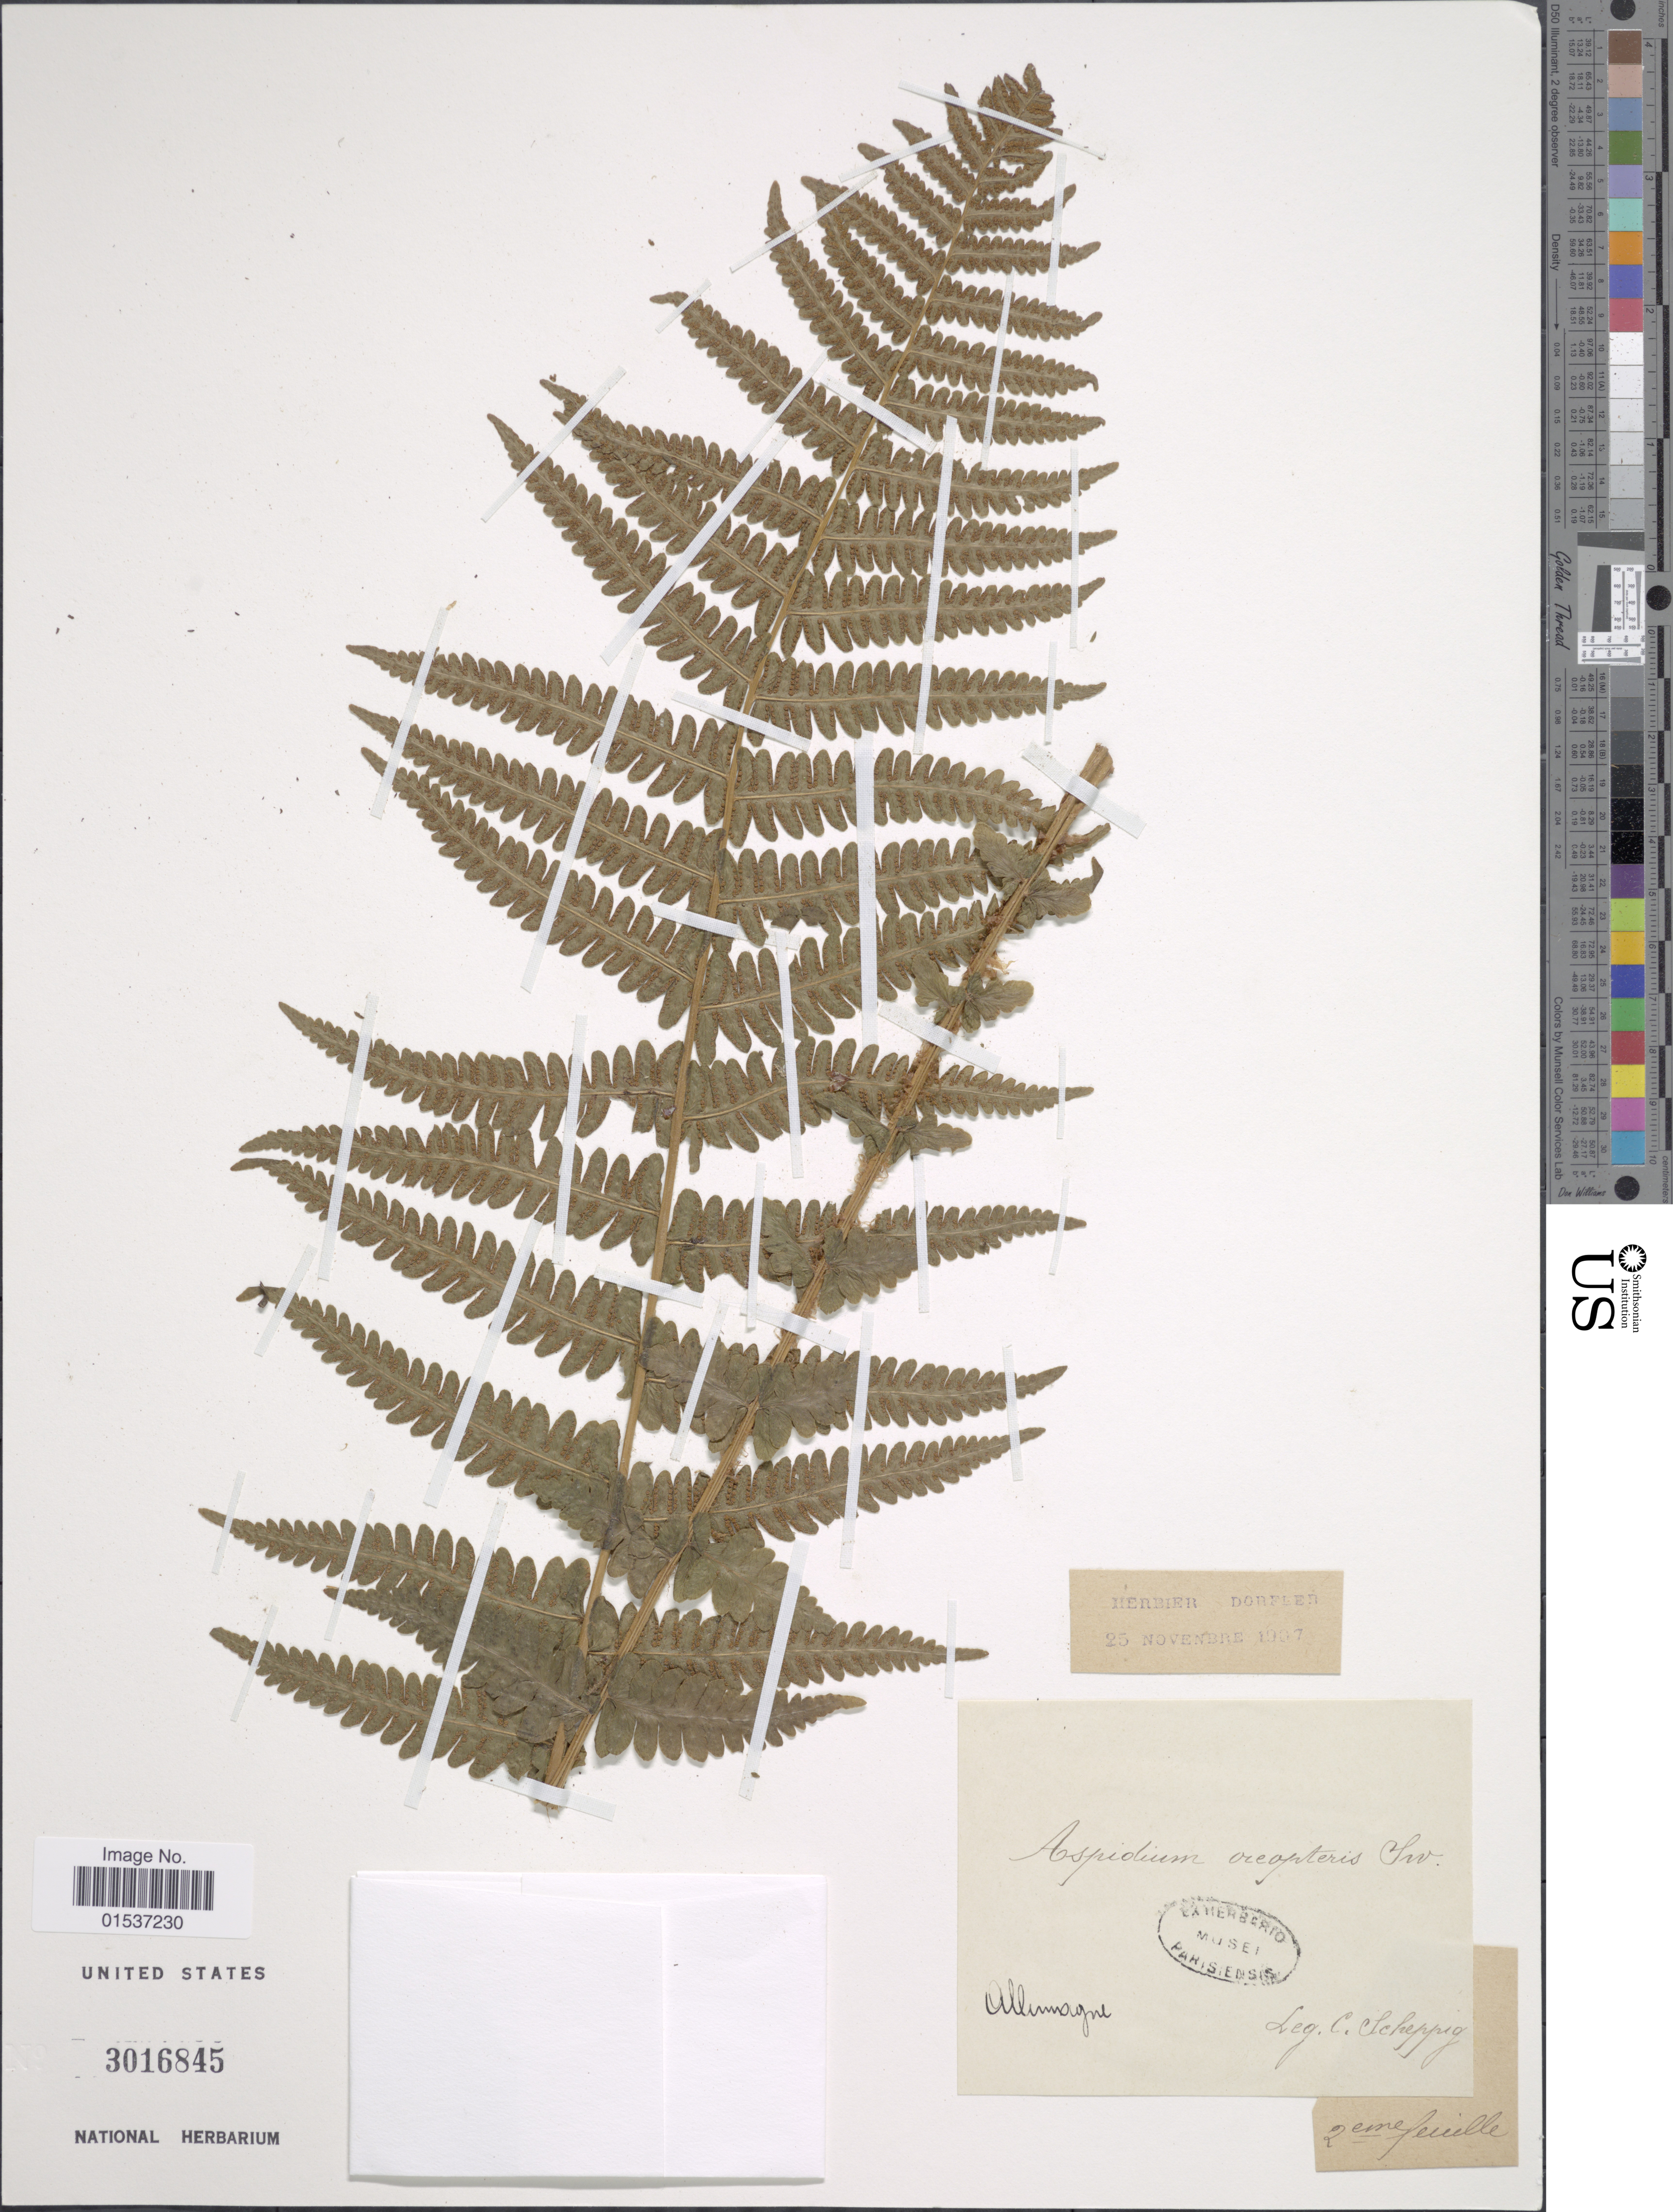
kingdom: Plantae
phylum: Tracheophyta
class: Polypodiopsida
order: Polypodiales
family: Thelypteridaceae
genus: Oreopteris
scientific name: Oreopteris limbosperma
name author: (All.) K. Iwats.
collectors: C. Scheppig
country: Germany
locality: Allemagne.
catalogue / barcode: US 3016845